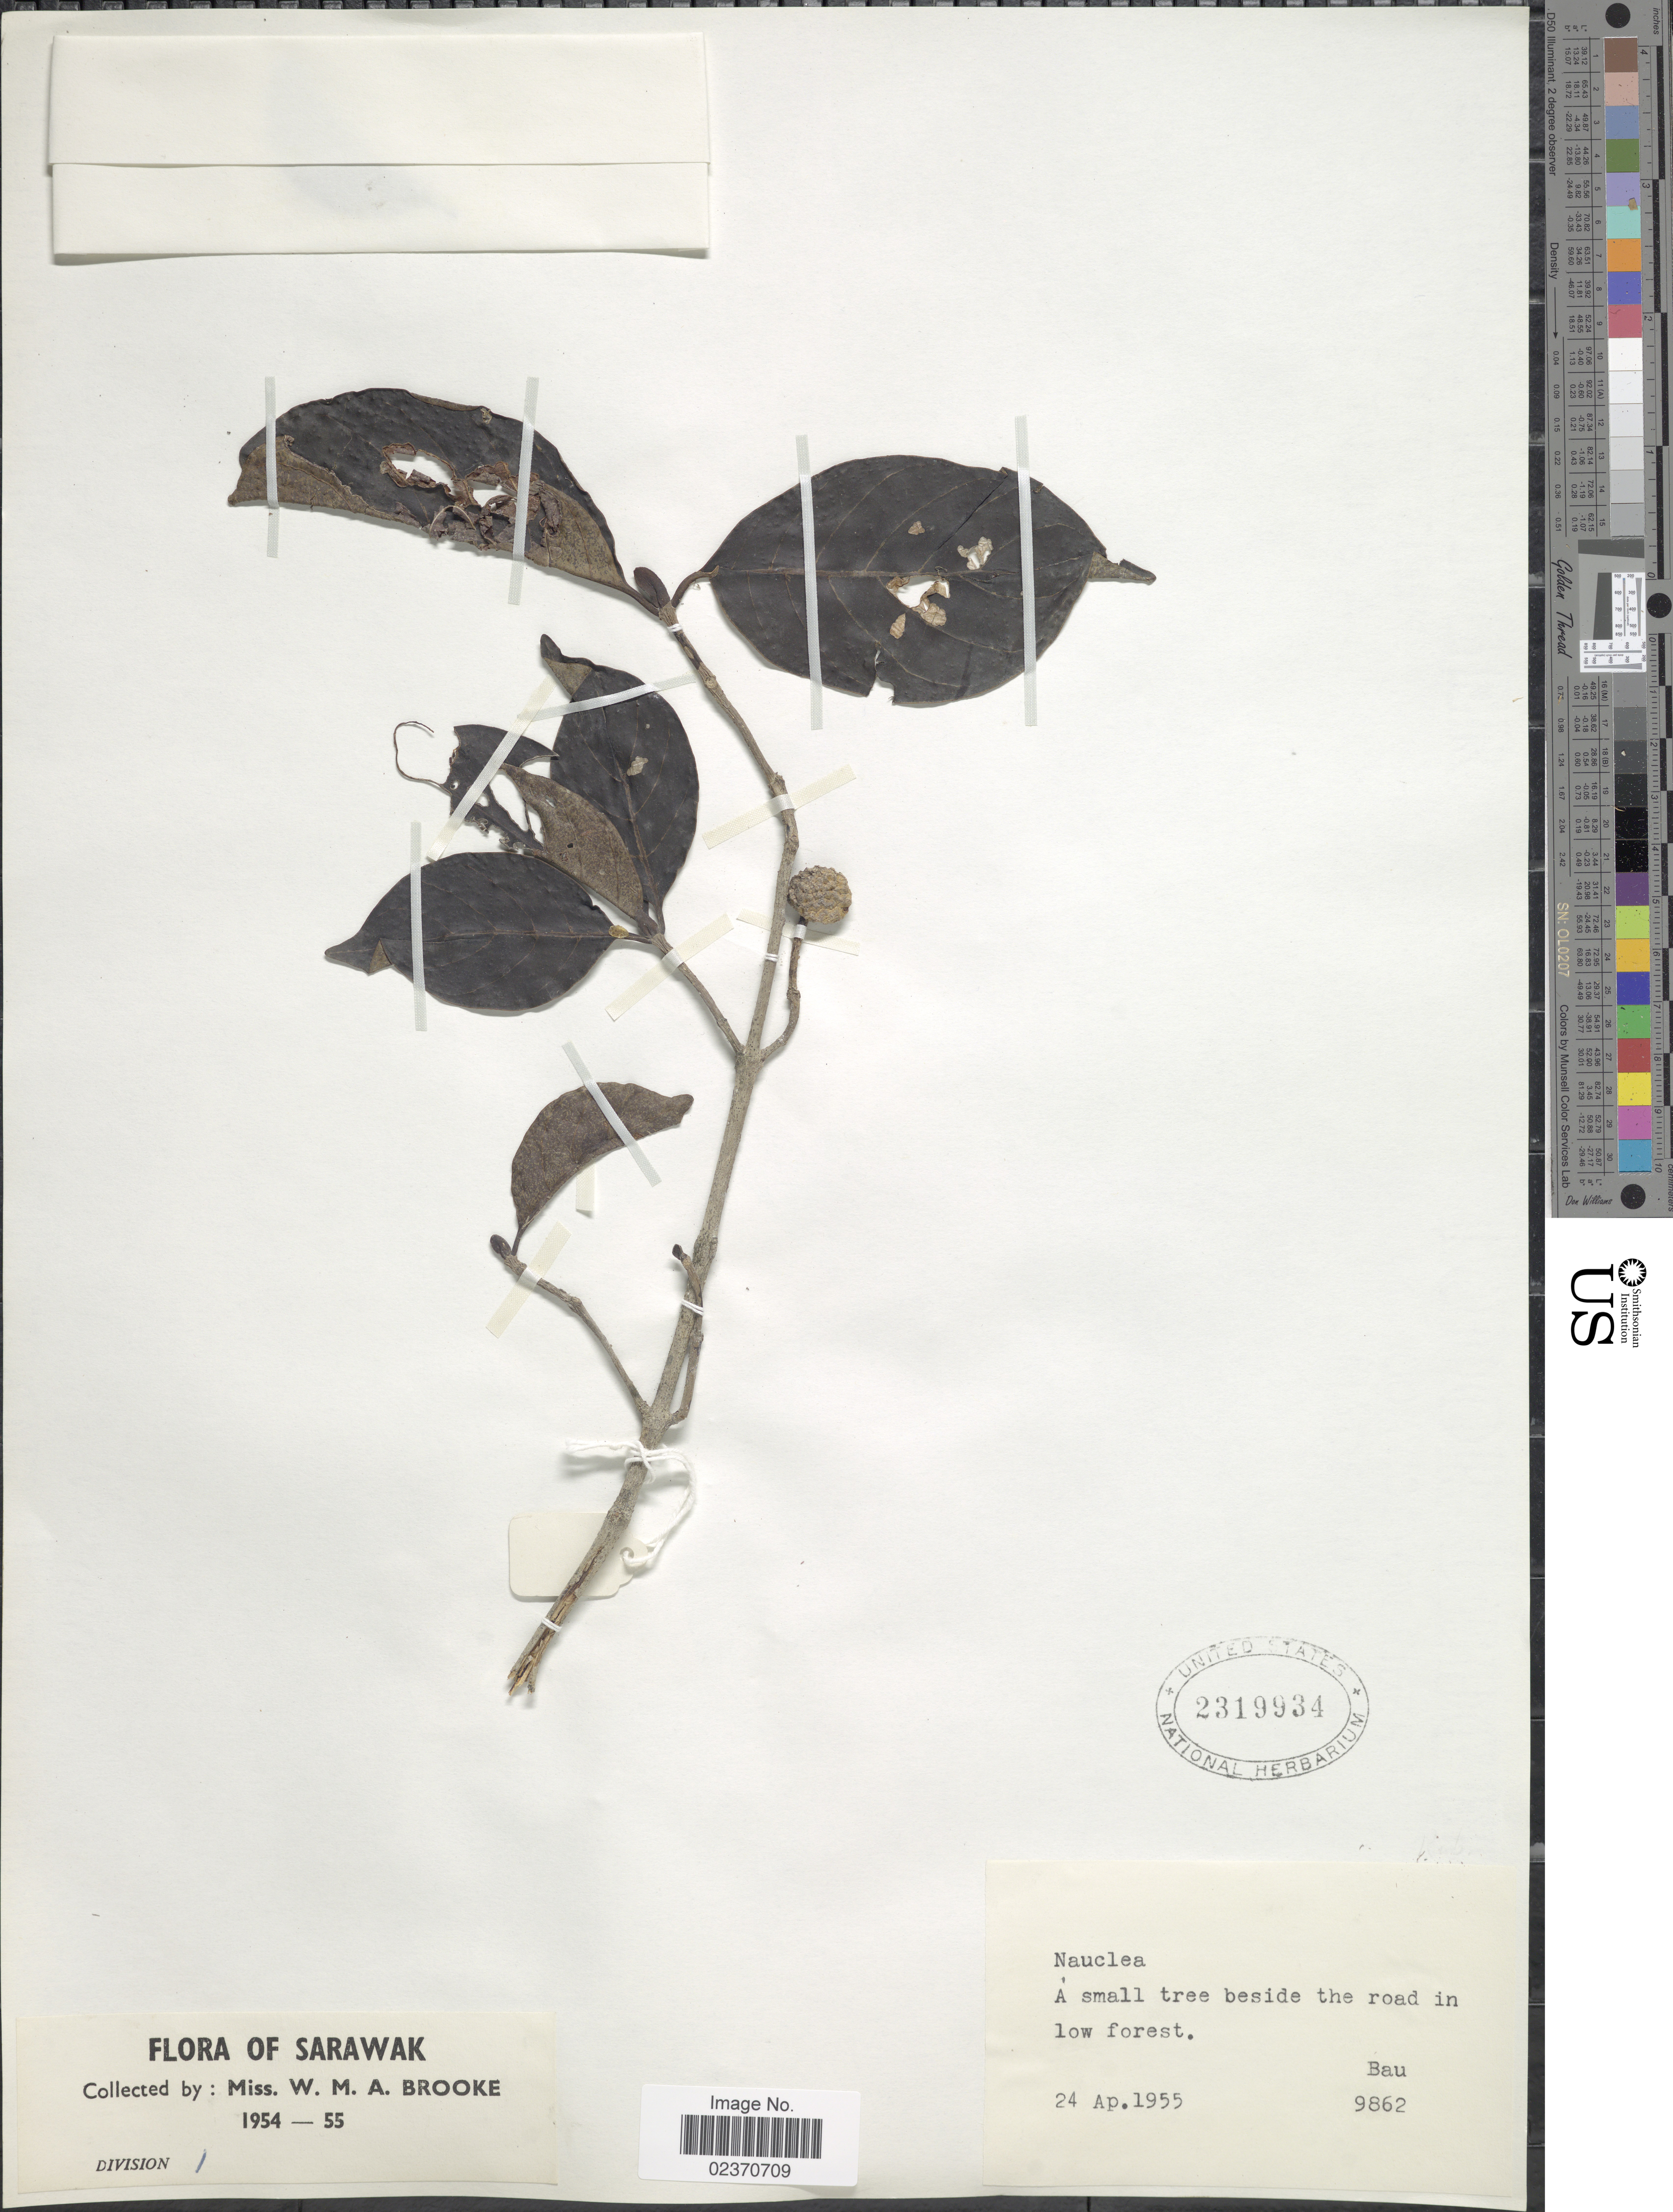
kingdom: Plantae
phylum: Tracheophyta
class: Magnoliopsida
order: Gentianales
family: Rubiaceae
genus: Nauclea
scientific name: Nauclea sp.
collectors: W. Brooke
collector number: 9862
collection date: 1955-04-24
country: Malaysia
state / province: Sarawak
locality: Bau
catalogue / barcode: US 2319934